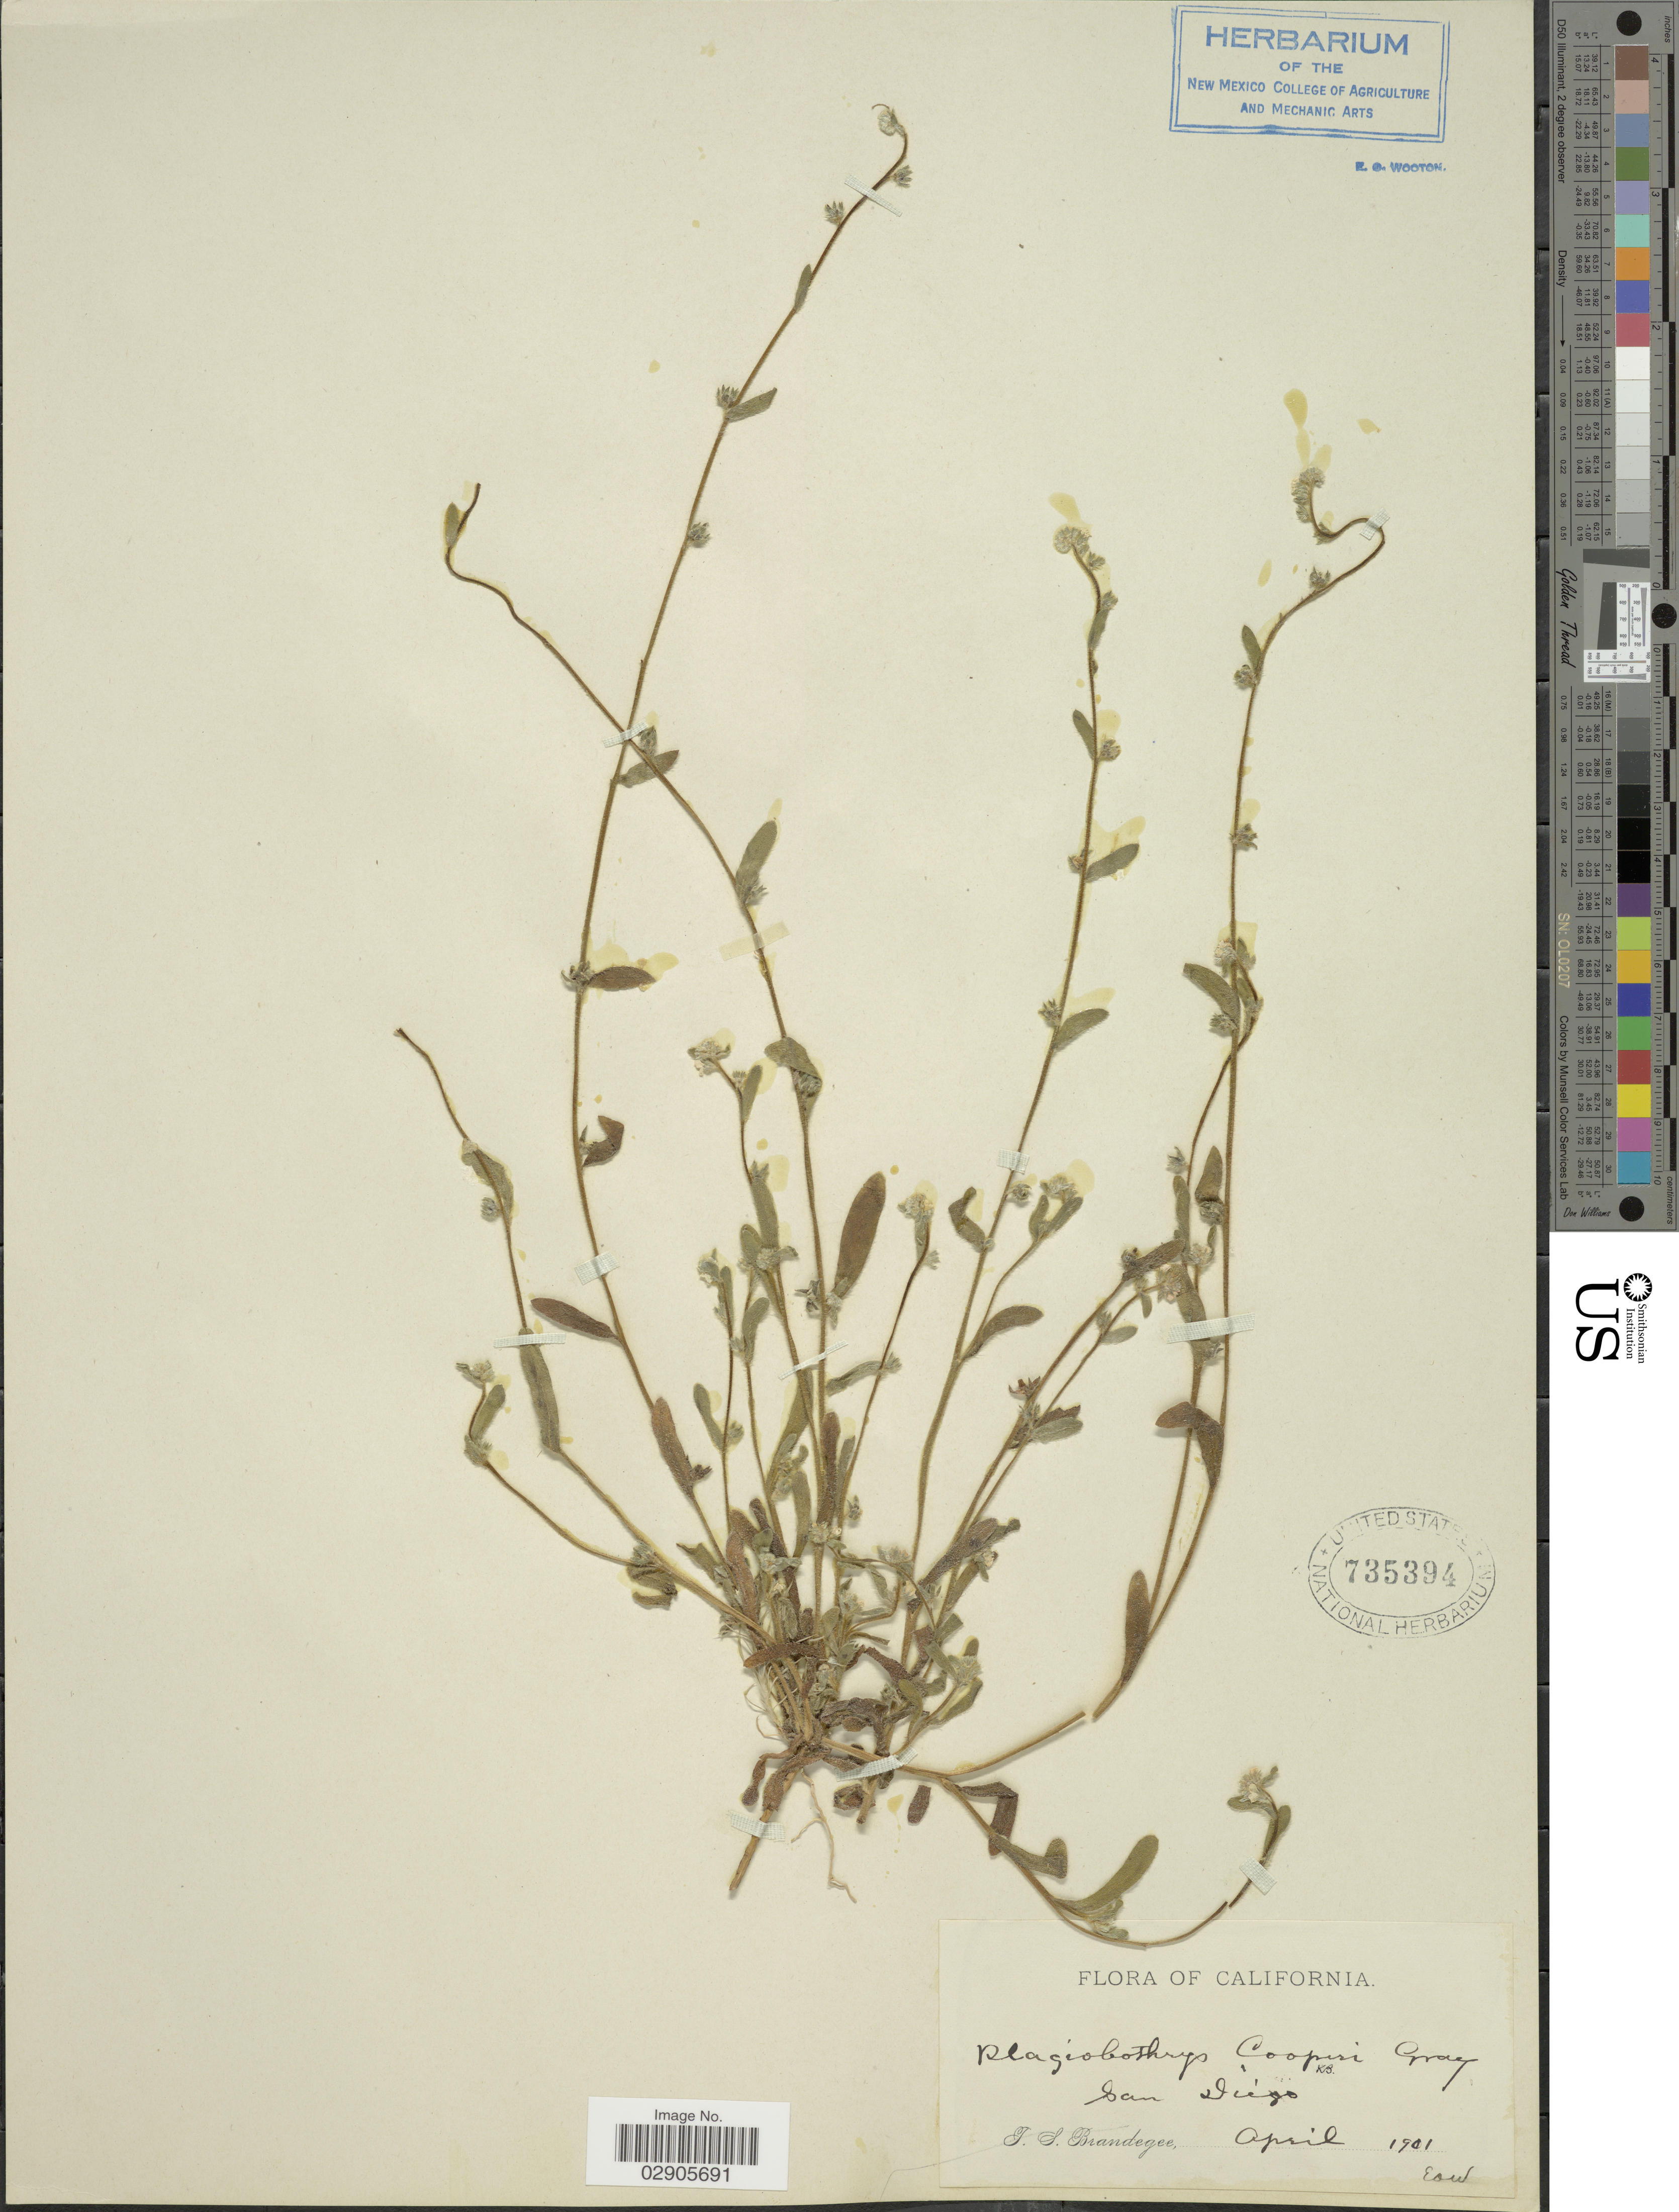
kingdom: Plantae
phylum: Tracheophyta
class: Magnoliopsida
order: Boraginales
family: Boraginaceae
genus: Plagiobothrys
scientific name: Plagiobothrys cooperi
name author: A. Gray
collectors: J. S. Brandegee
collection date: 1901-04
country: United States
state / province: California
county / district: San Diego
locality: San Diego.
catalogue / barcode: US 735394